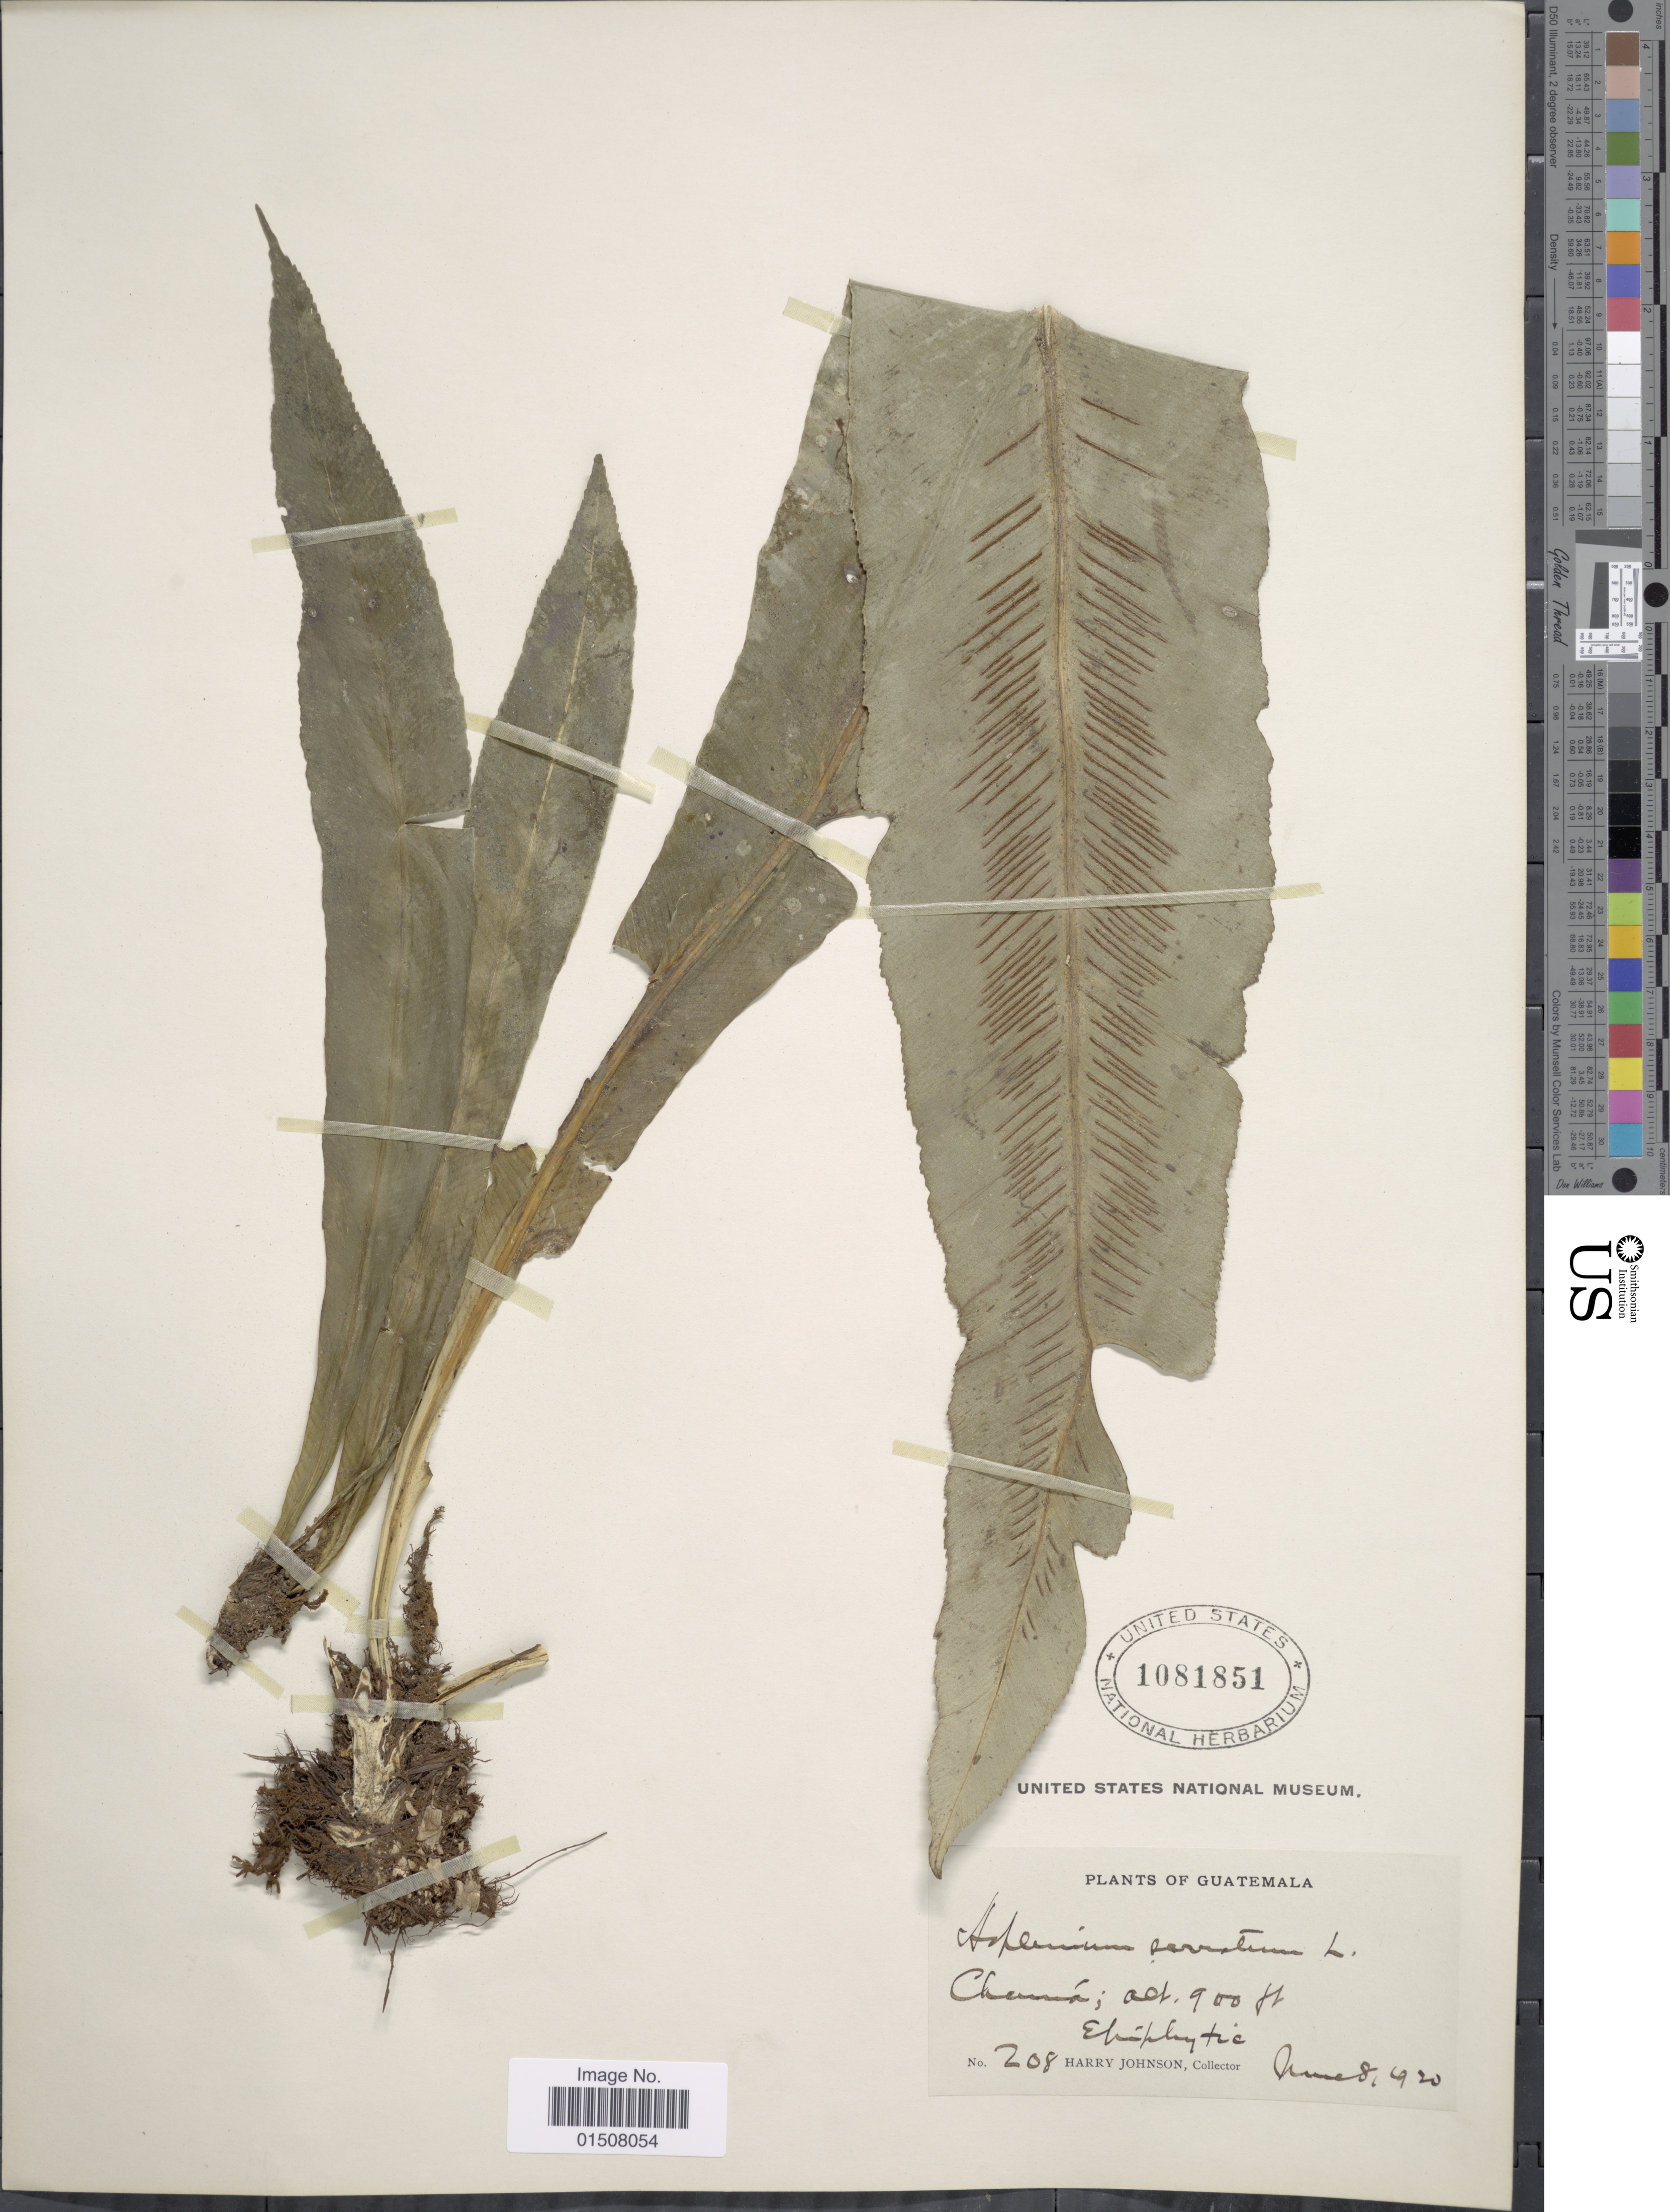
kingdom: Plantae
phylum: Tracheophyta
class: Polypodiopsida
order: Polypodiales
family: Aspleniaceae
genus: Asplenium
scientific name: Asplenium serratum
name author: L.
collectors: H. Johnson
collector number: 208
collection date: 1920-06-08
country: Guatemala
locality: Chema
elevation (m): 274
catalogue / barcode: US 1081851